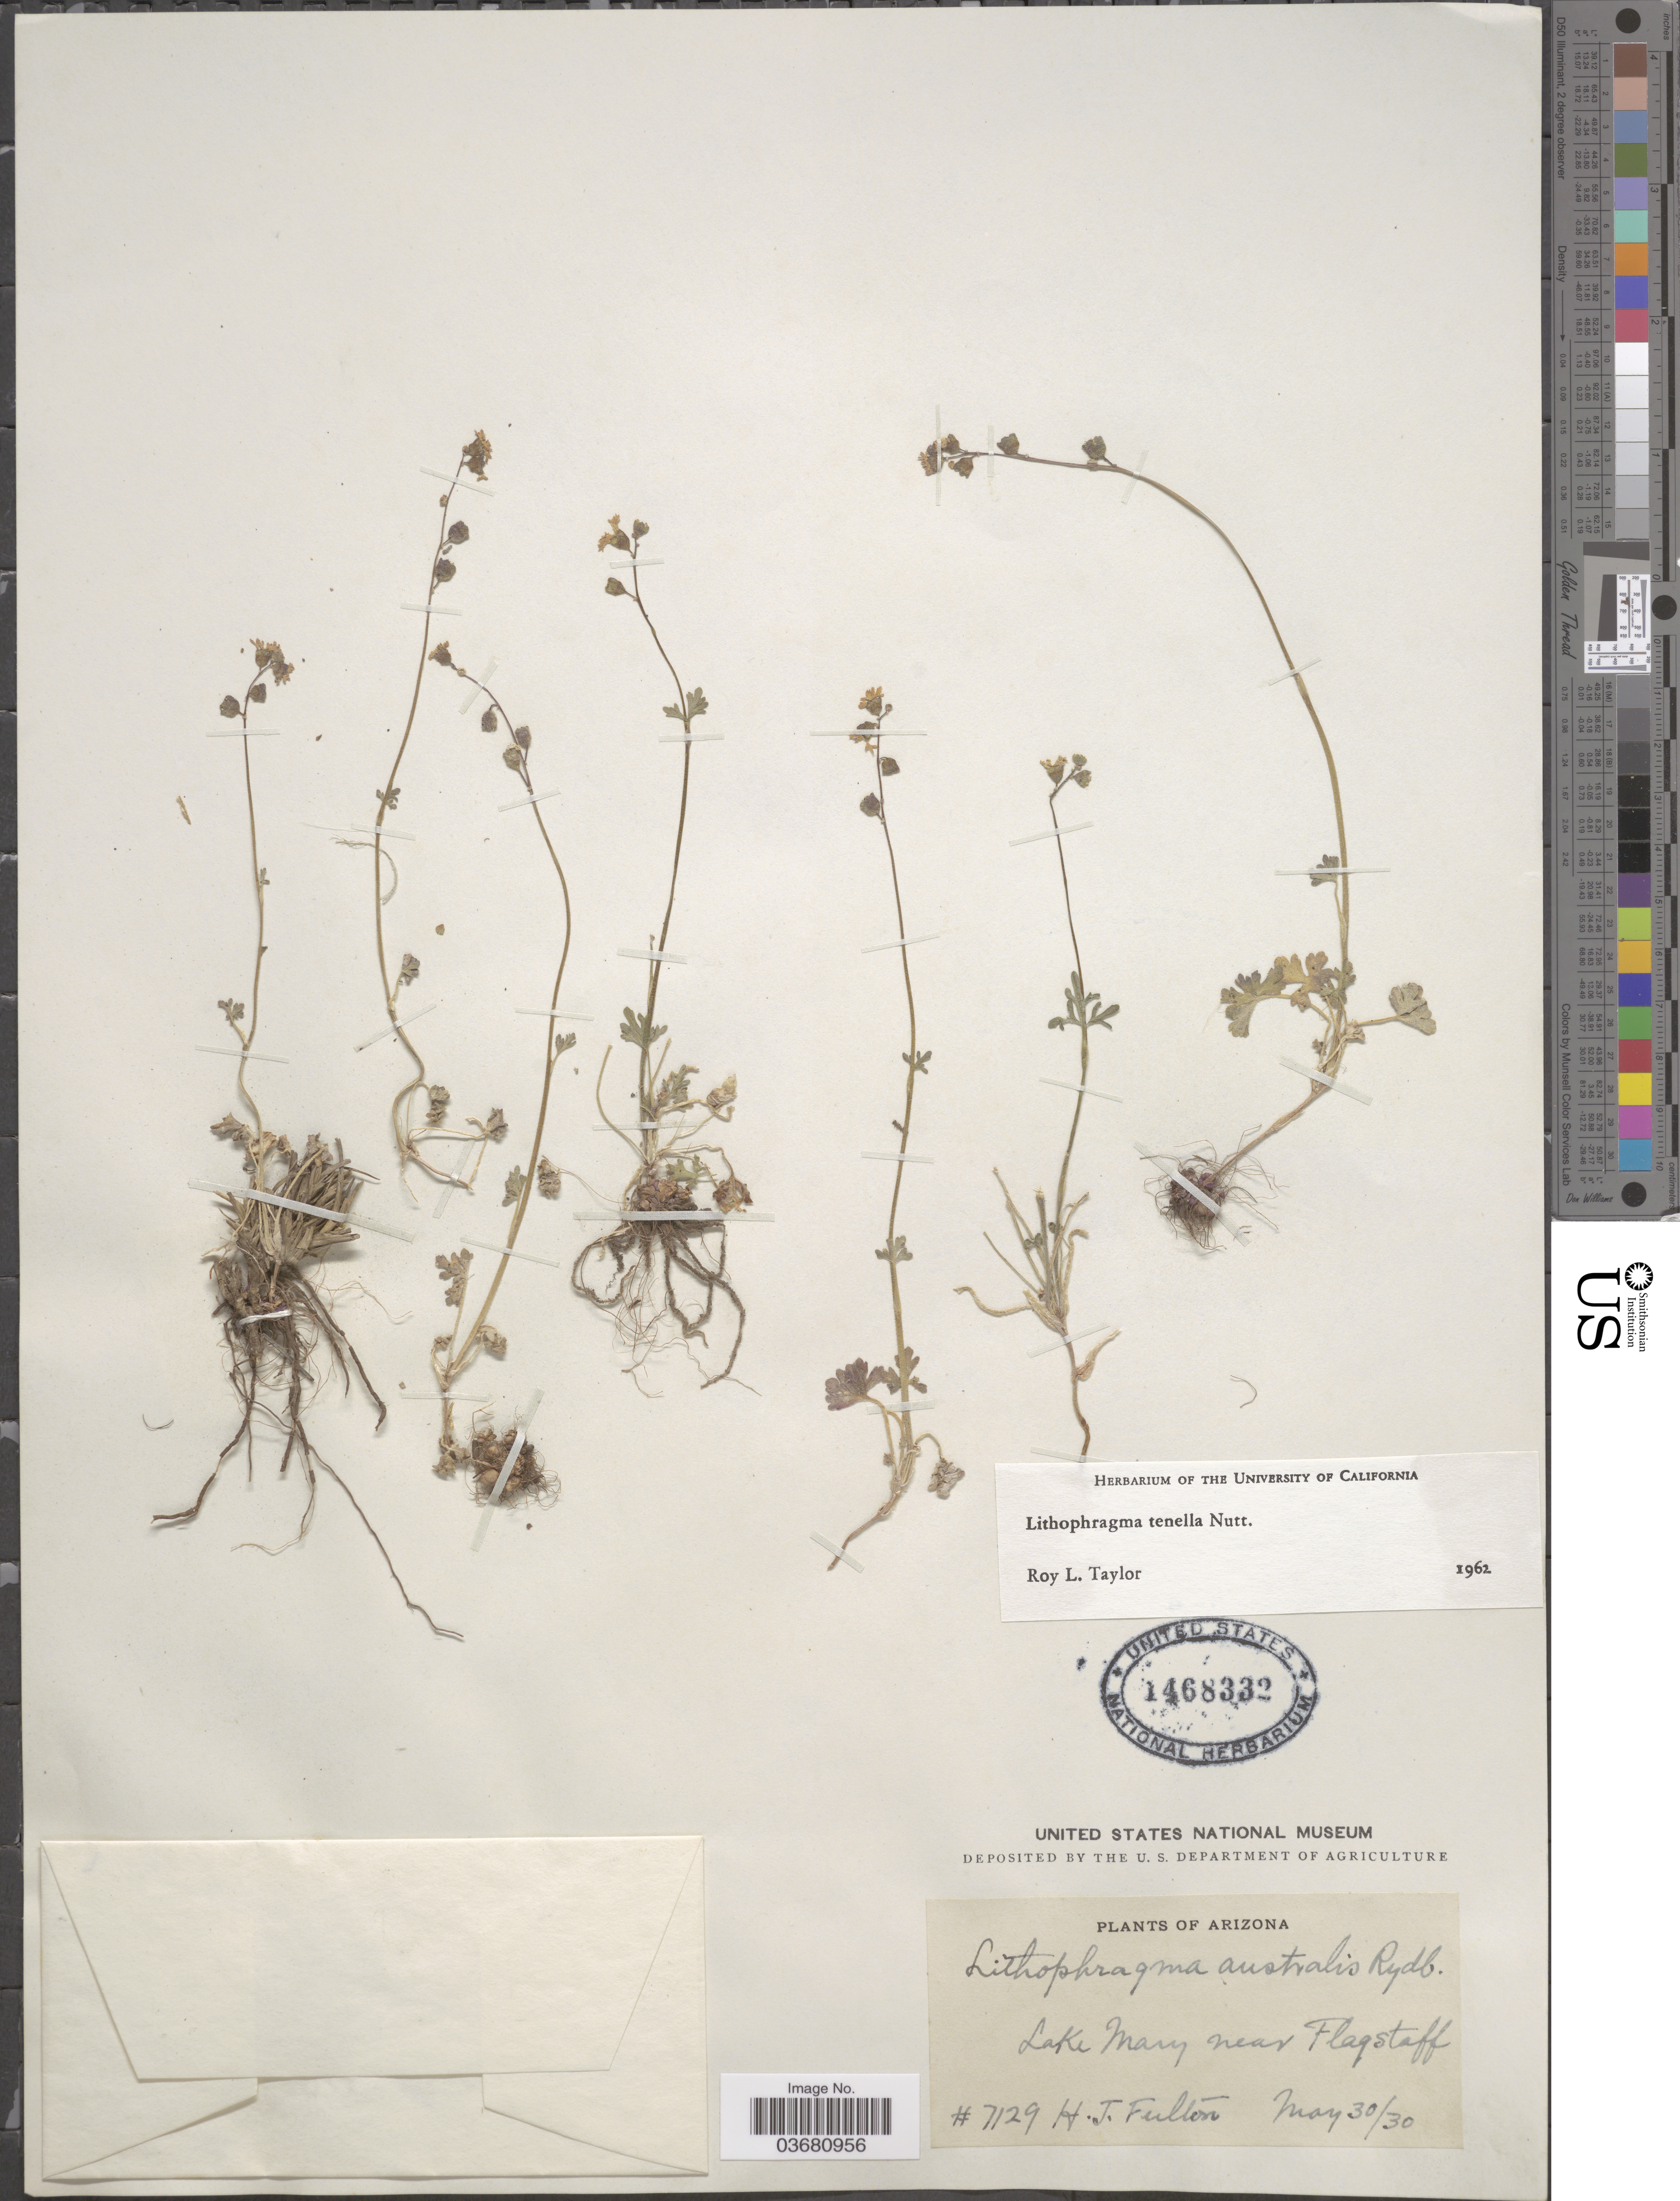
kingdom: Plantae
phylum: Tracheophyta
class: Magnoliopsida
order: Saxifragales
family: Saxifragaceae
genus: Lithophragma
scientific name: Lithophragma tenellum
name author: Nutt.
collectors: H. Fulton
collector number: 7129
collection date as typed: Transcribed d/m/y: 30/5/30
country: United States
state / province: Arizona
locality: Lake Mary near Flagstaff.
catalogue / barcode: US 1468332